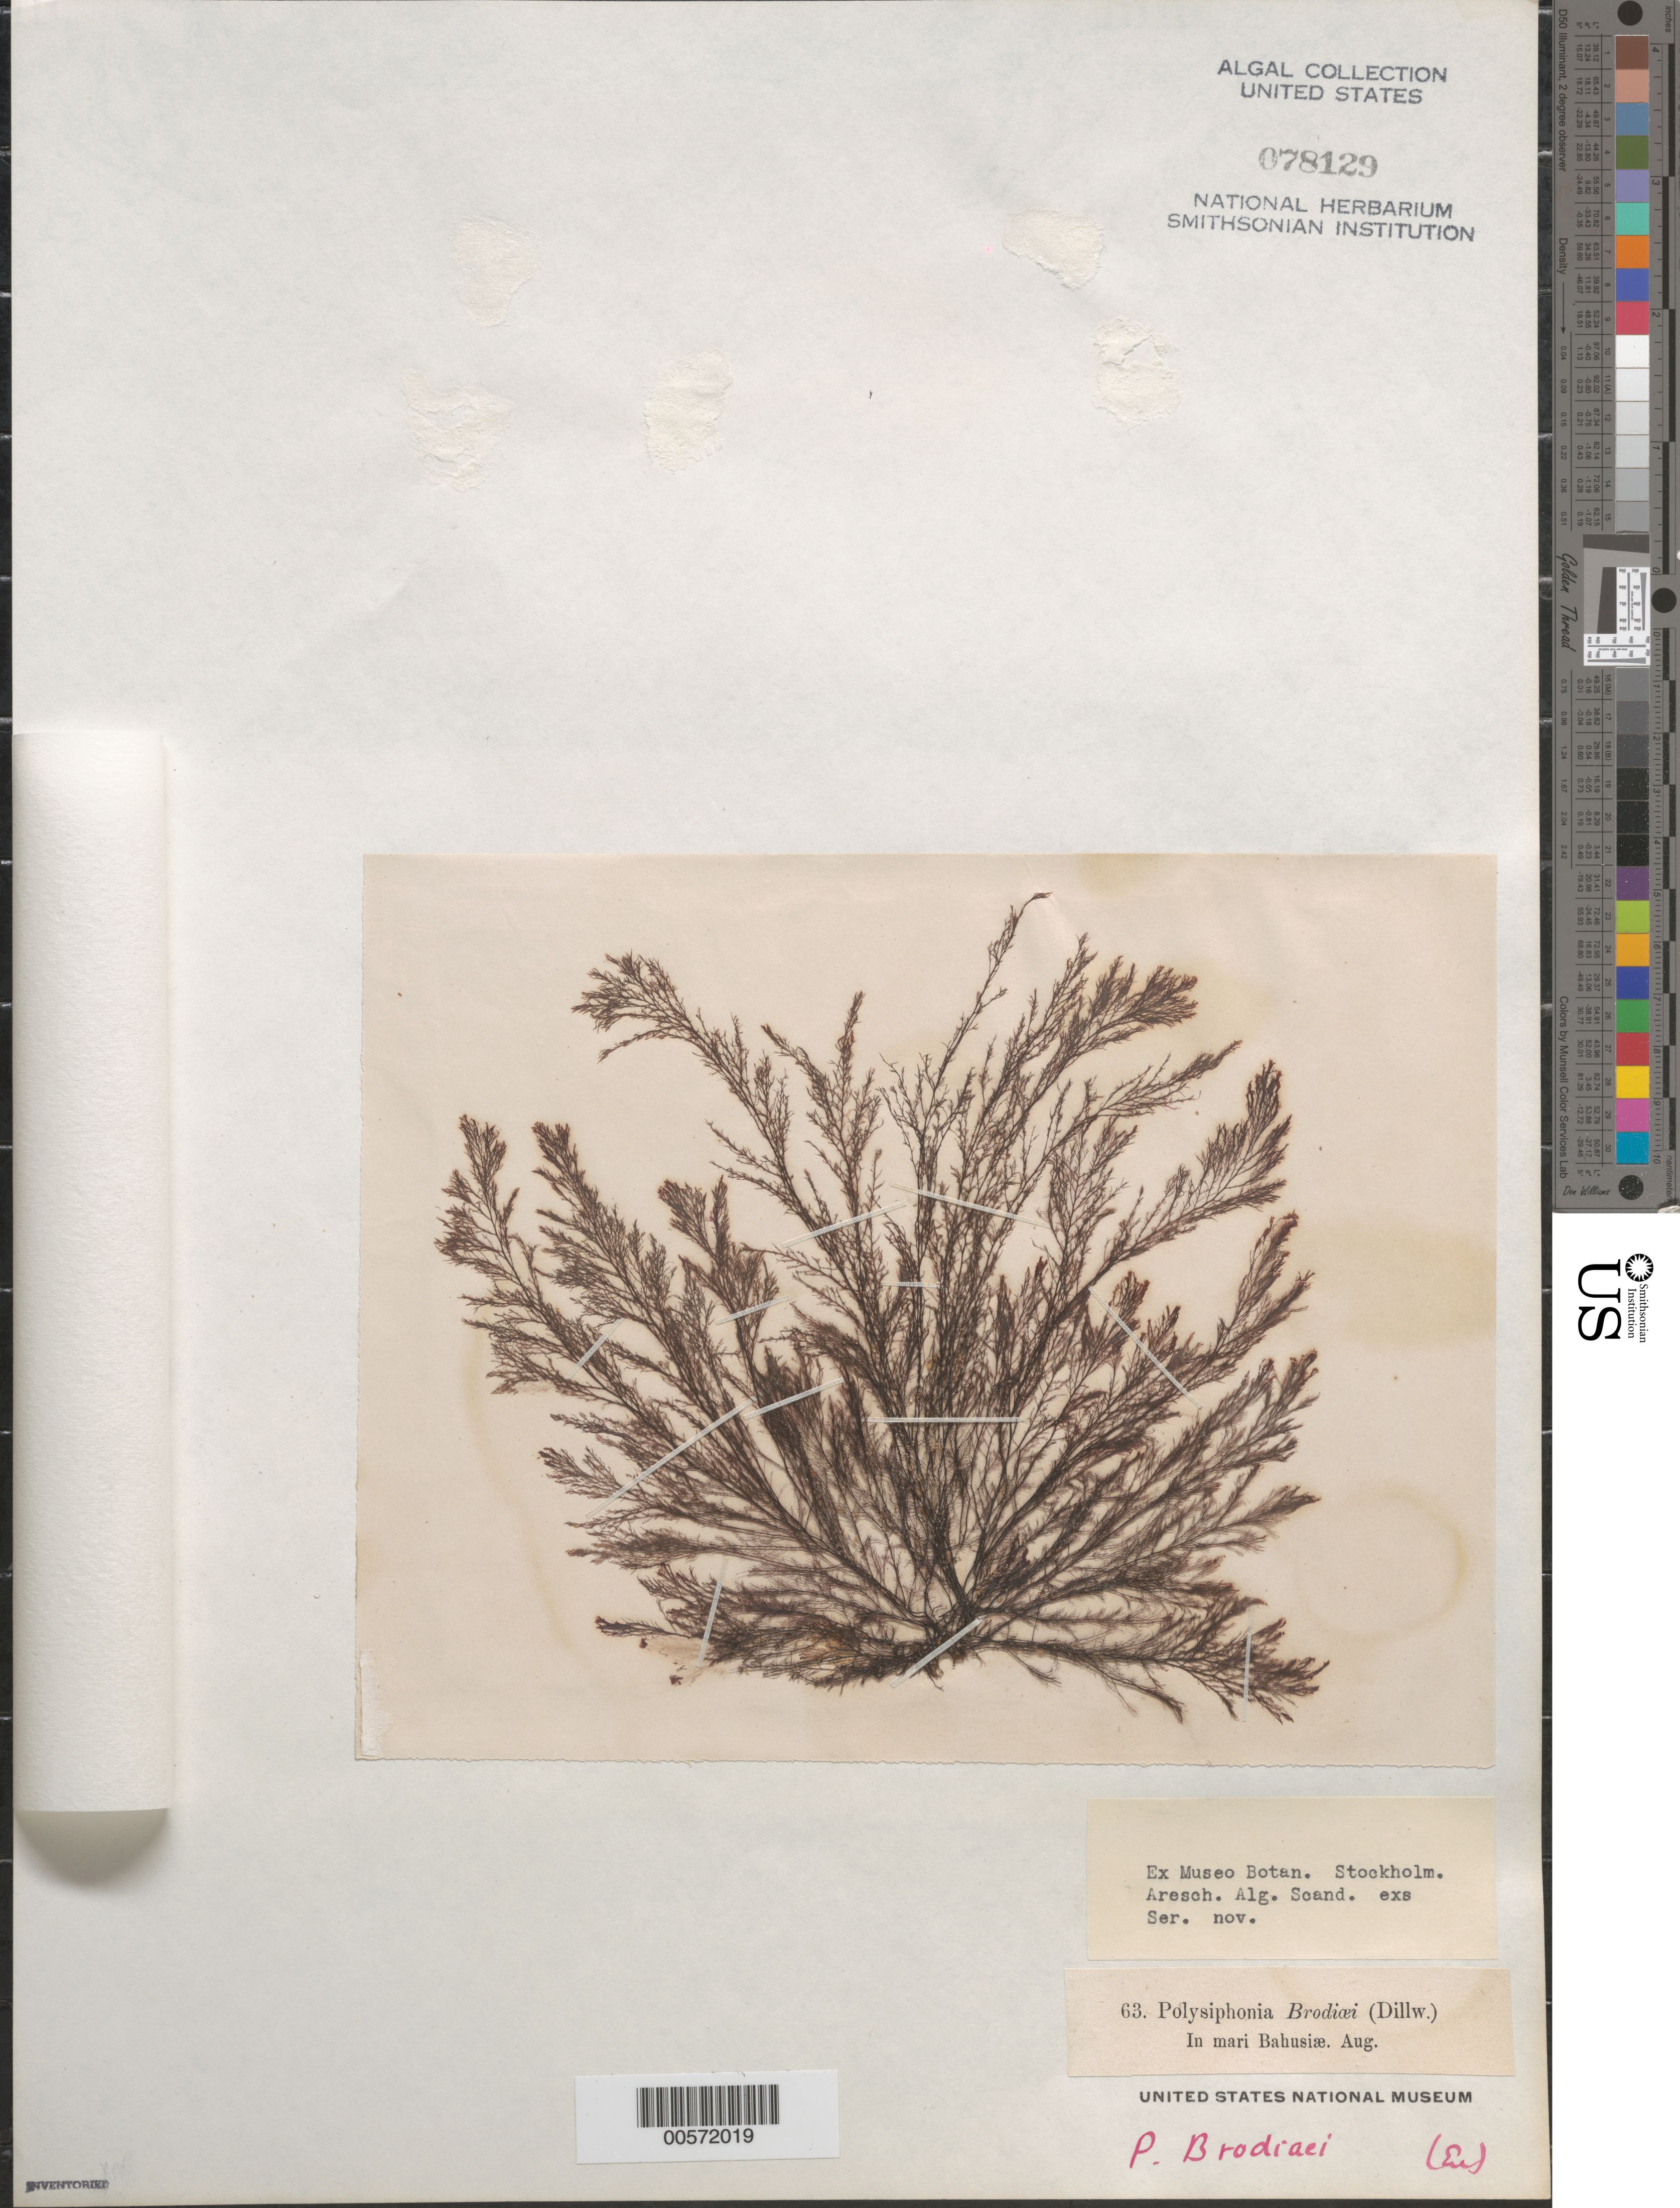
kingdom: Plantae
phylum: Rhodophyta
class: Florideophyceae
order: Ceramiales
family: Rhodomelaceae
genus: Polysiphonia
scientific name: Polysiphonia subulata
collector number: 63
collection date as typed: Aug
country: Sweden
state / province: Västra Götaland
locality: Bohus bay (mari bahusiae)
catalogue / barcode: US 78129